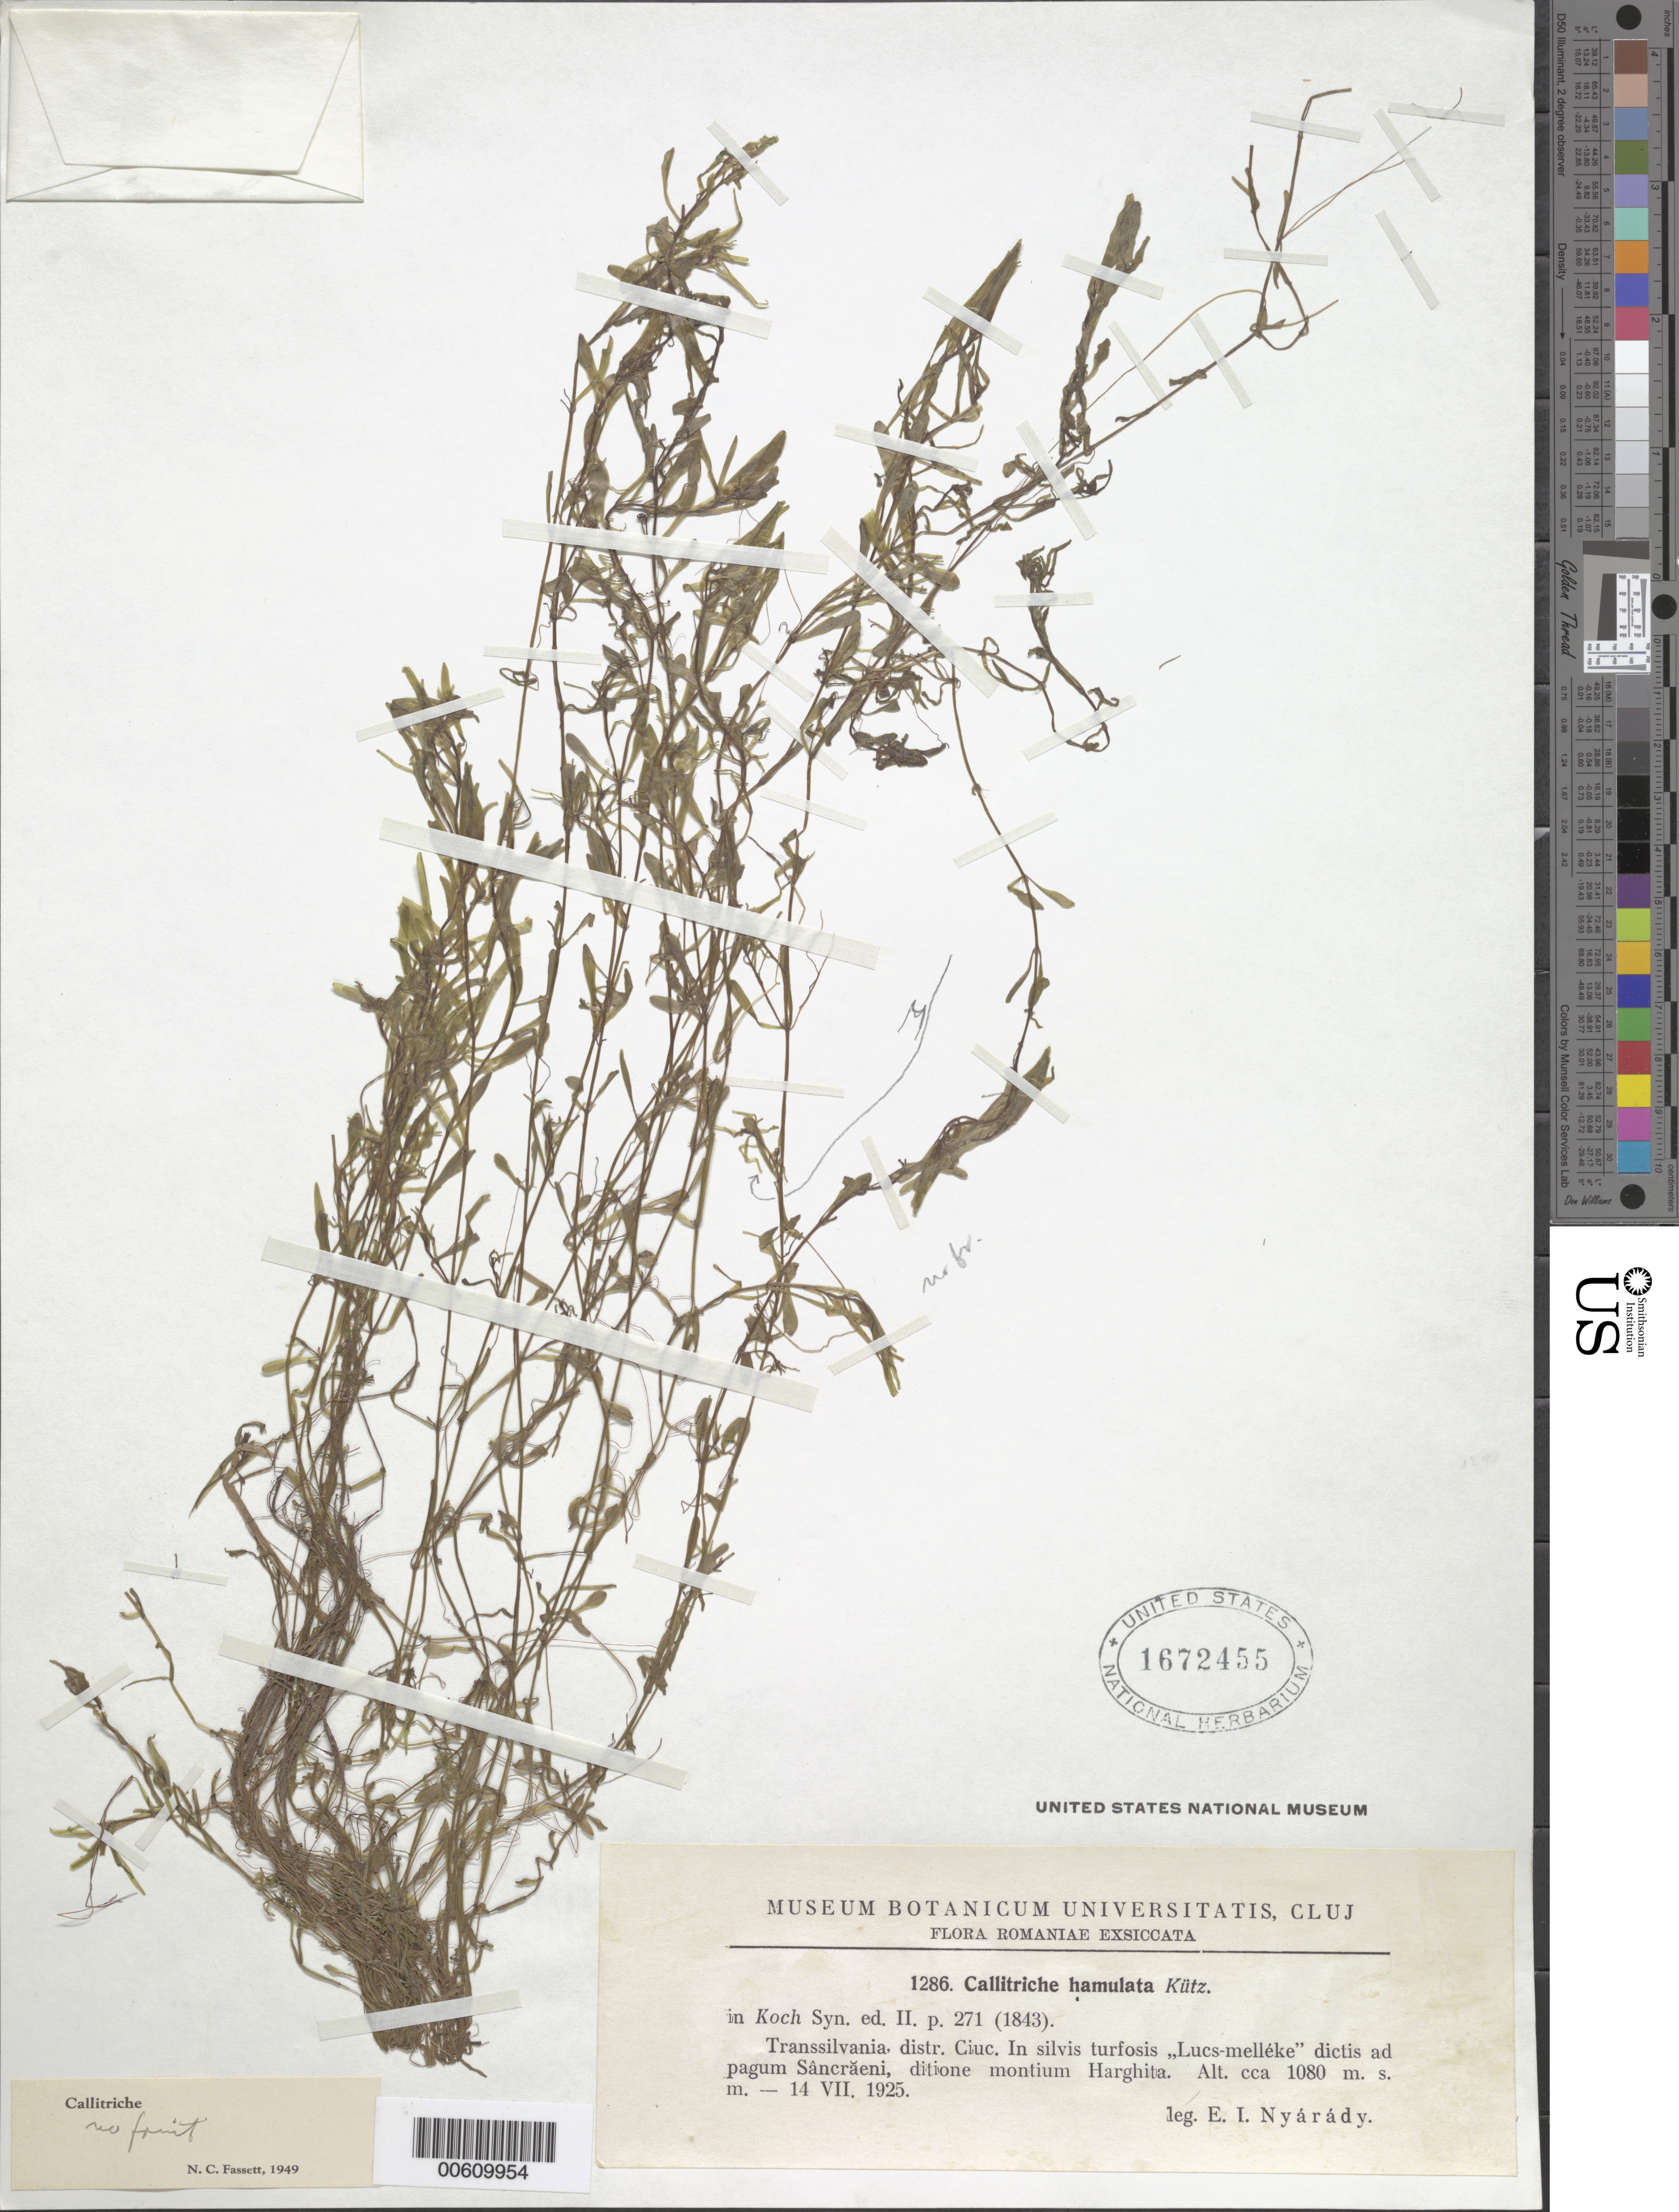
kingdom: Plantae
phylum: Tracheophyta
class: Magnoliopsida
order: Lamiales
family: Plantaginaceae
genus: Callitriche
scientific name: Callitriche hamulata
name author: Kütz. ex W.D.J. Koch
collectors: E. Nyárády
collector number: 1286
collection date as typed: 14 Jul 1925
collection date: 1925-07-14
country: Romania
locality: Transsilvania, Ciuc. Dist.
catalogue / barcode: US 1672455